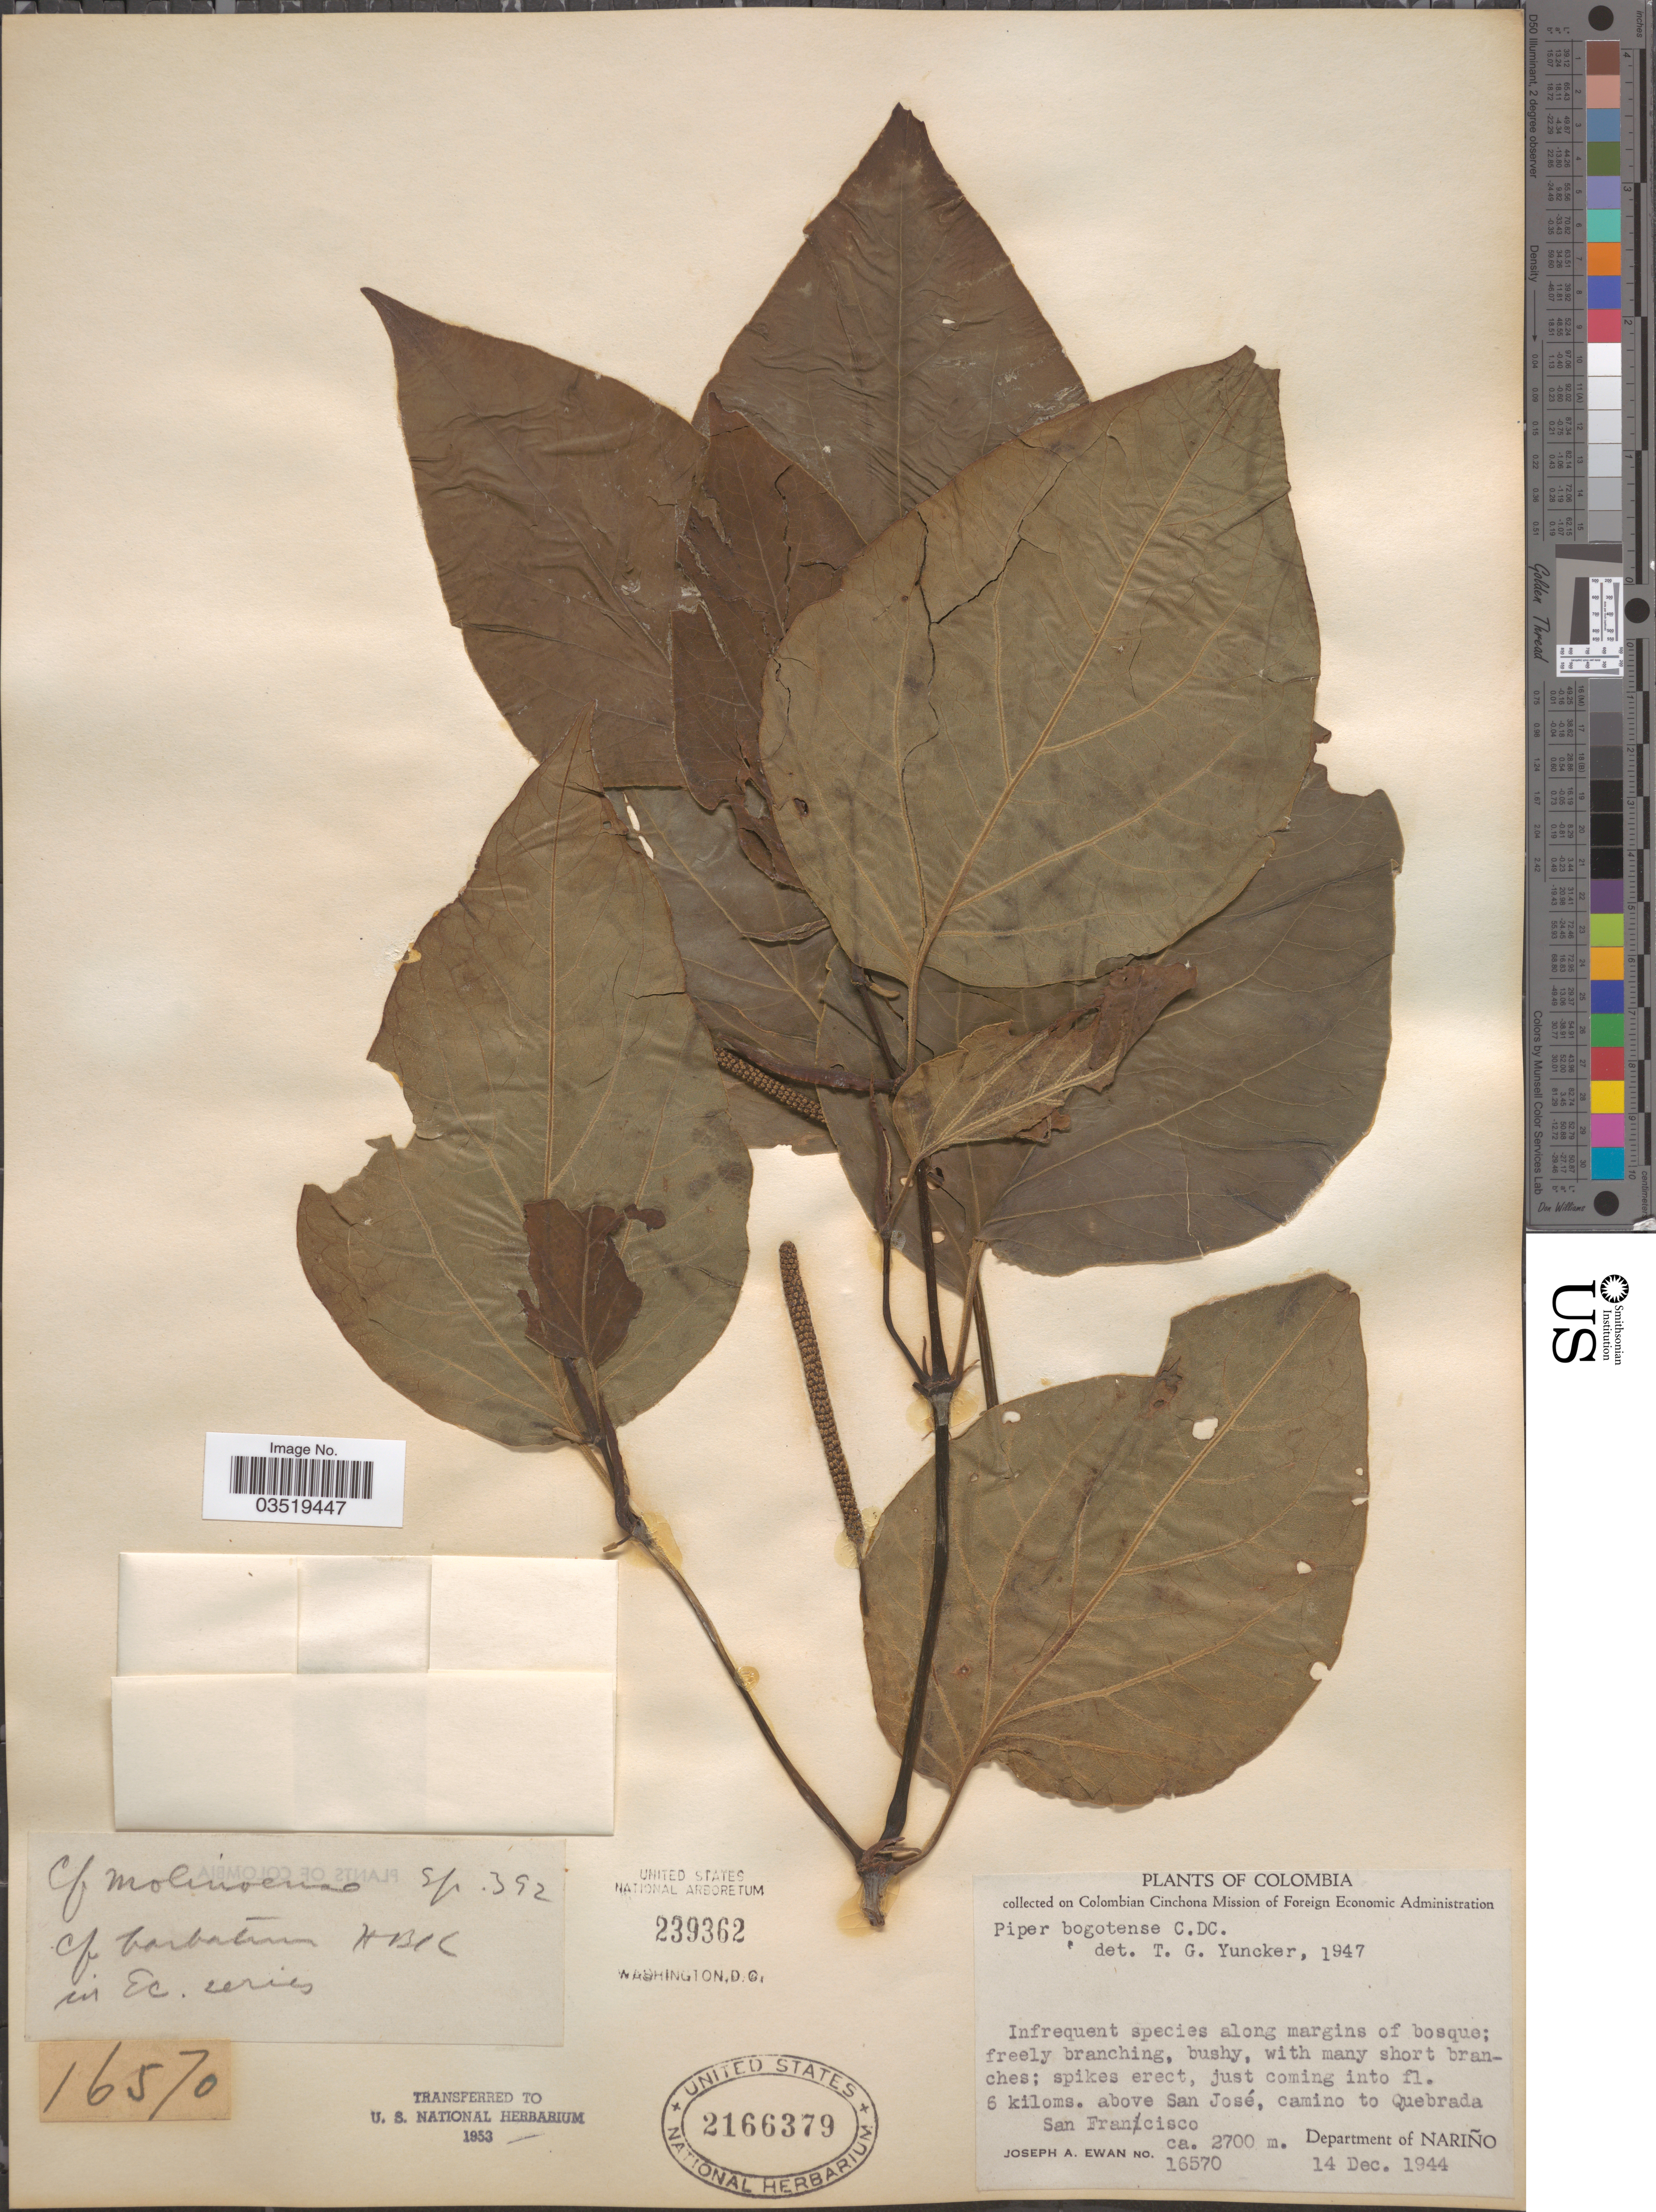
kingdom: Plantae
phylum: Tracheophyta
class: Magnoliopsida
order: Piperales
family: Piperaceae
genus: Piper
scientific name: Piper bogotense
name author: C. DC.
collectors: J. A. Ewan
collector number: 16570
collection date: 1944-12-14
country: Colombia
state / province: Nariño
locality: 6 kiloms. above San Josém camino to Quebrada San Francisco. Department of Nariño.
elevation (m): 2700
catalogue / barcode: US 2166379